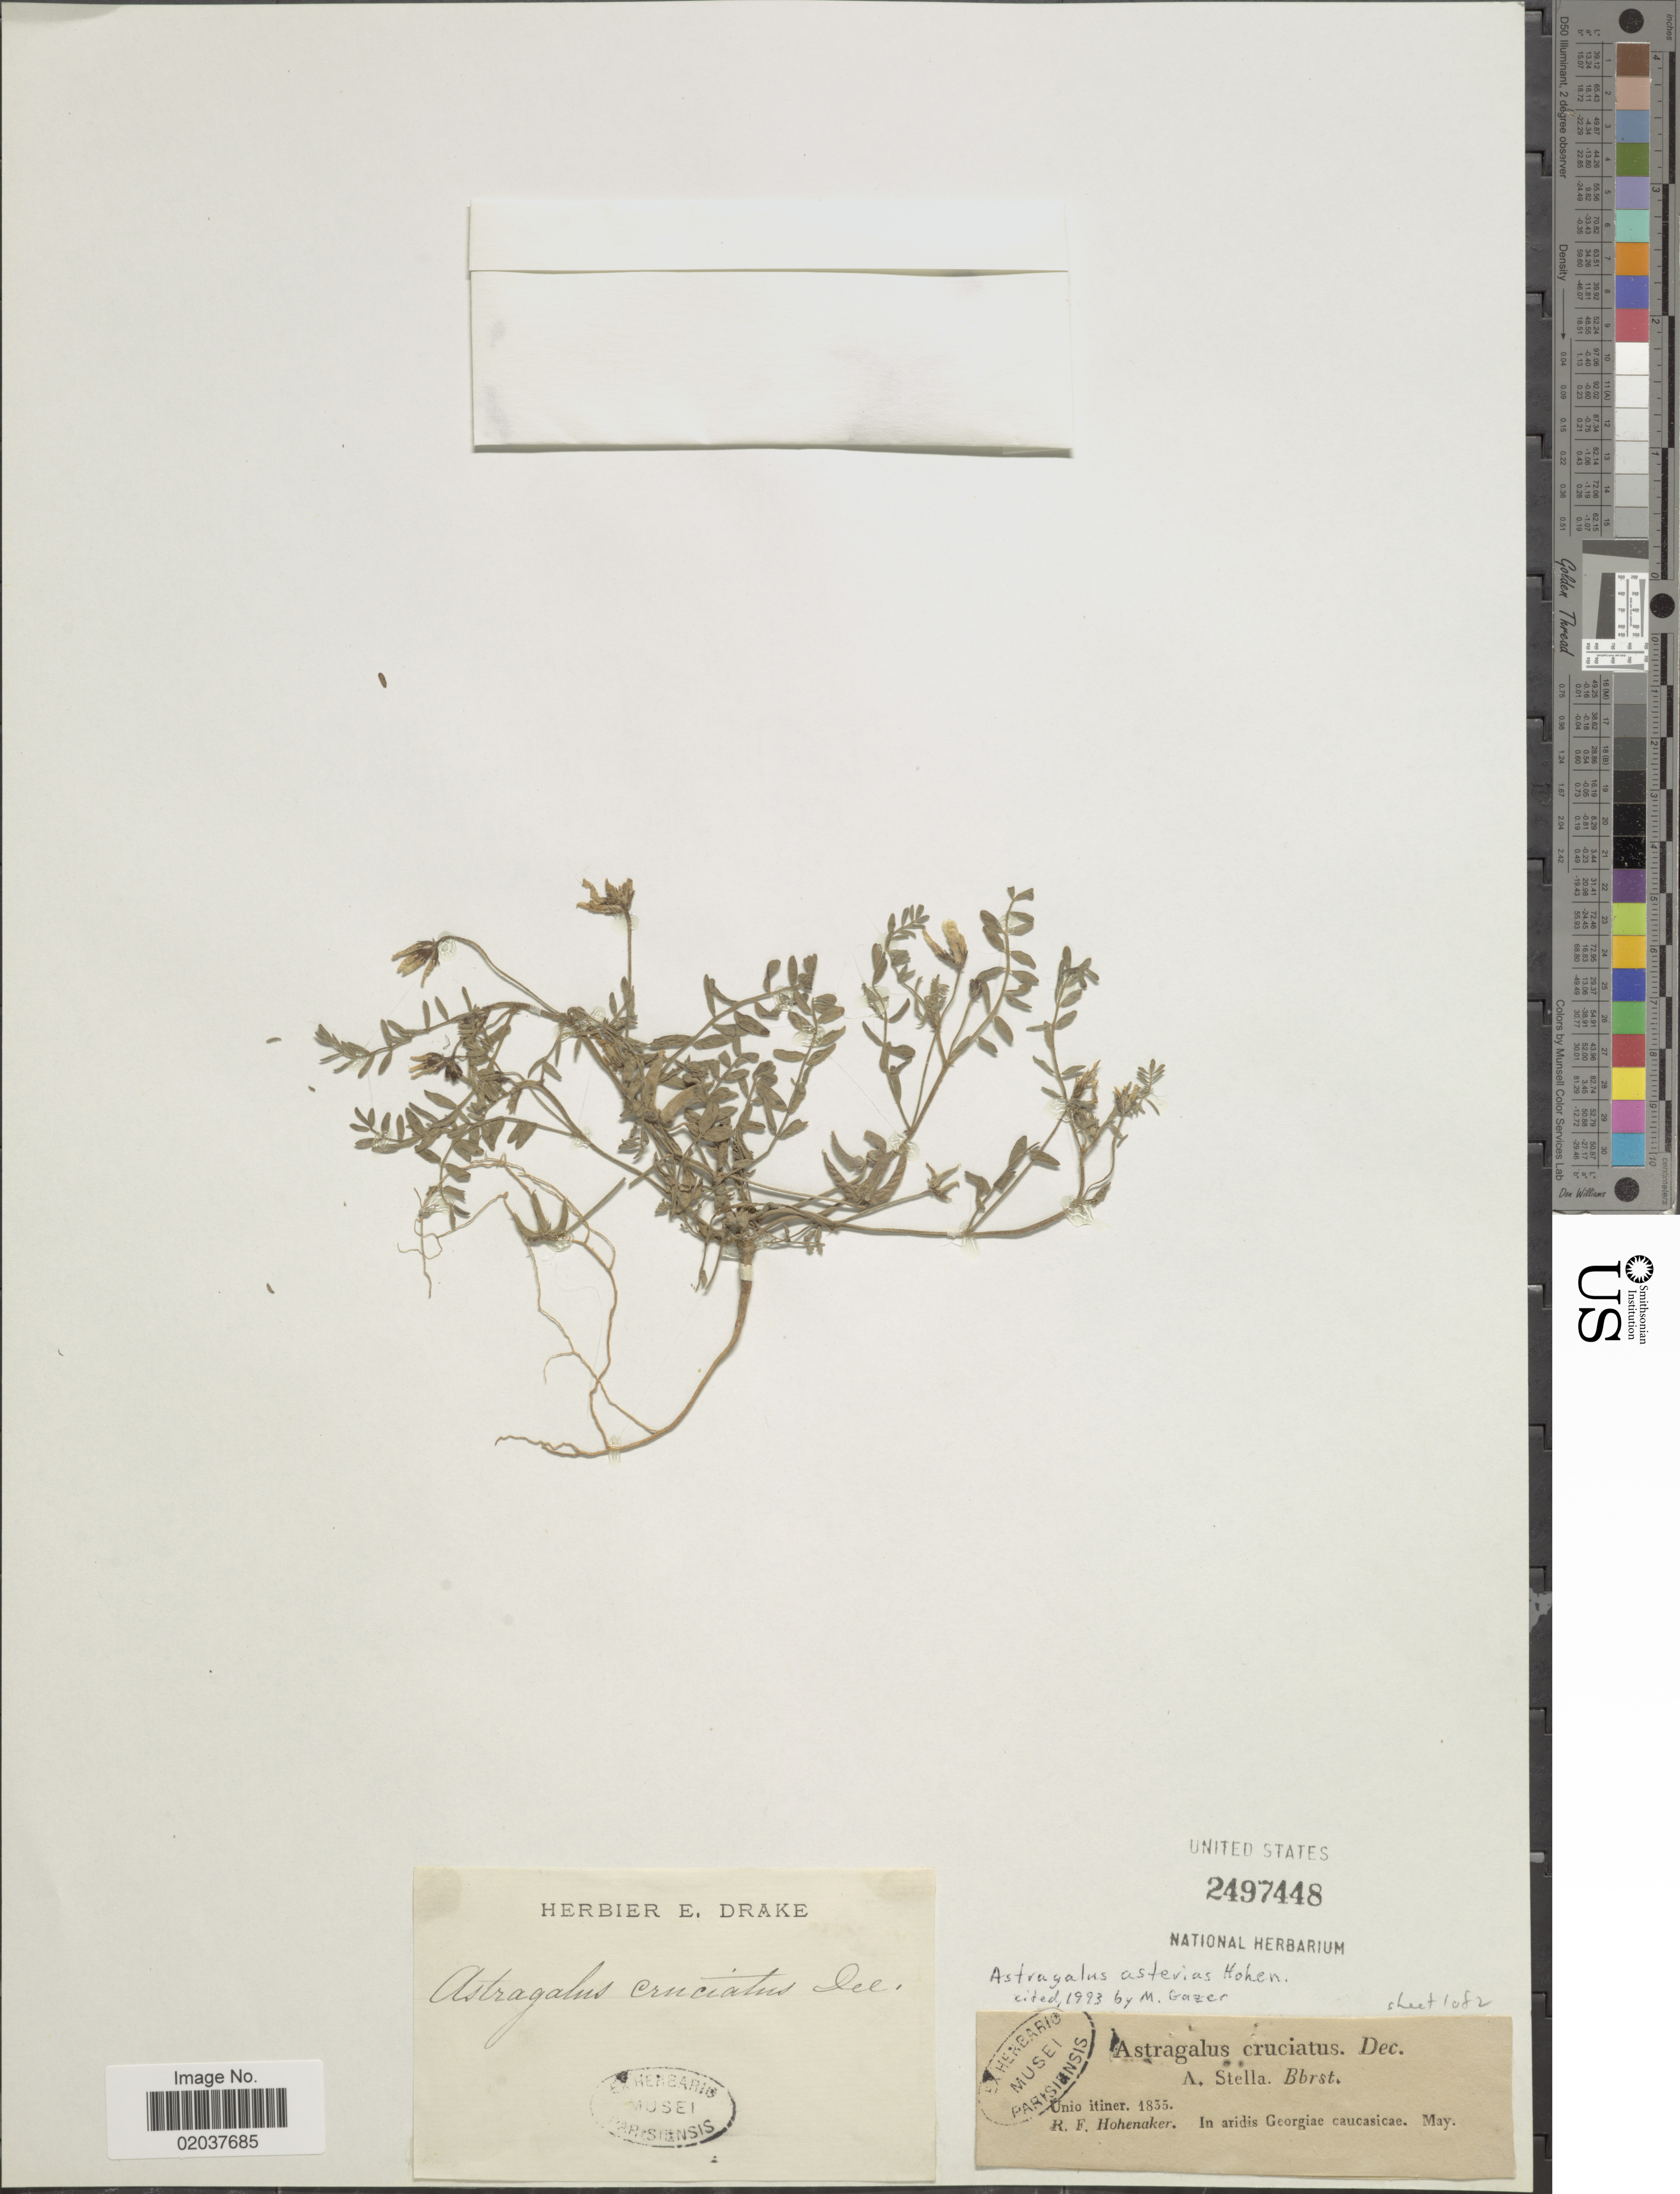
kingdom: Plantae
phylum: Tracheophyta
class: Magnoliopsida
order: Fabales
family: Fabaceae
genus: Astragalus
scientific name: Astragalus asterias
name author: Steven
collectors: R. Hohenaker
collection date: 1835-05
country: Georgia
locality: Unio itiner. In aridis Georgiae caucasicae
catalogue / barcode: US 2497448